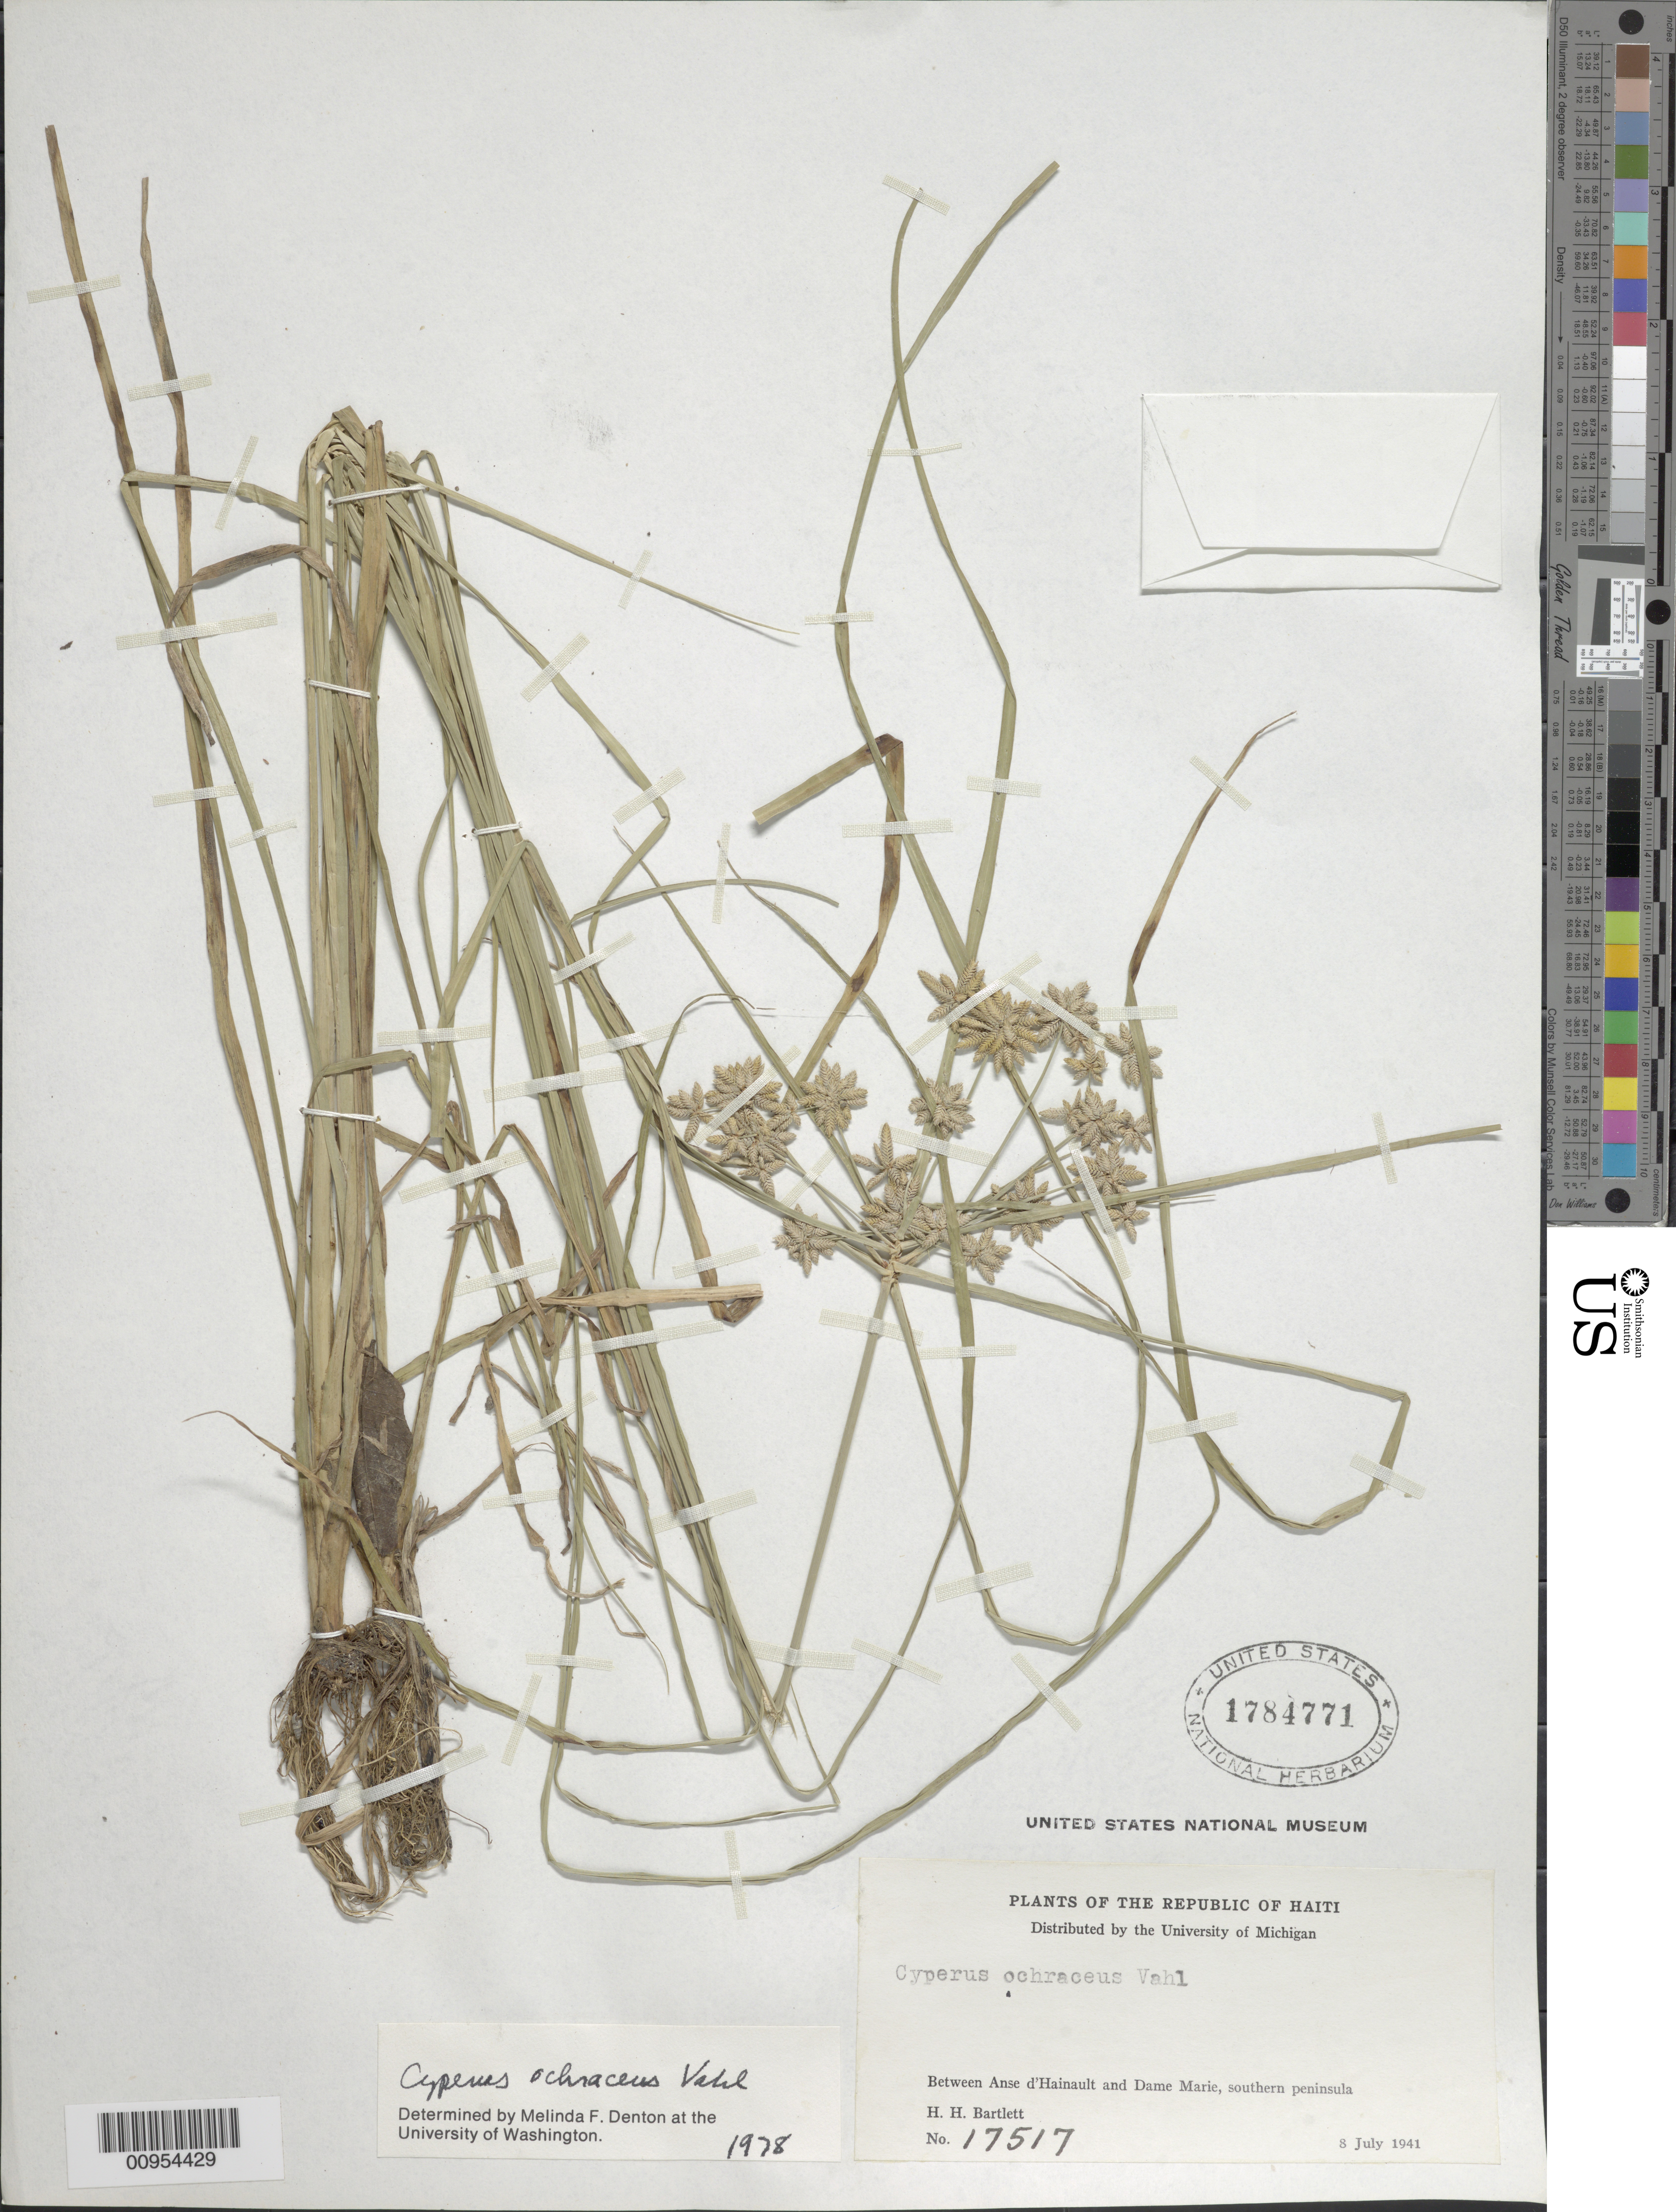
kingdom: Plantae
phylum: Tracheophyta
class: Liliopsida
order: Poales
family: Cyperaceae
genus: Cyperus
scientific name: Cyperus ochraceus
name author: Vahl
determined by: Denton, M. F.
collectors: H. H. Bartlett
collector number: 17517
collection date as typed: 08 Jul 1941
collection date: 1941-07-08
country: Haiti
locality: Between Anse d'Hainault and Dame Marie, southern peninsula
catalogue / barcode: US 1784771